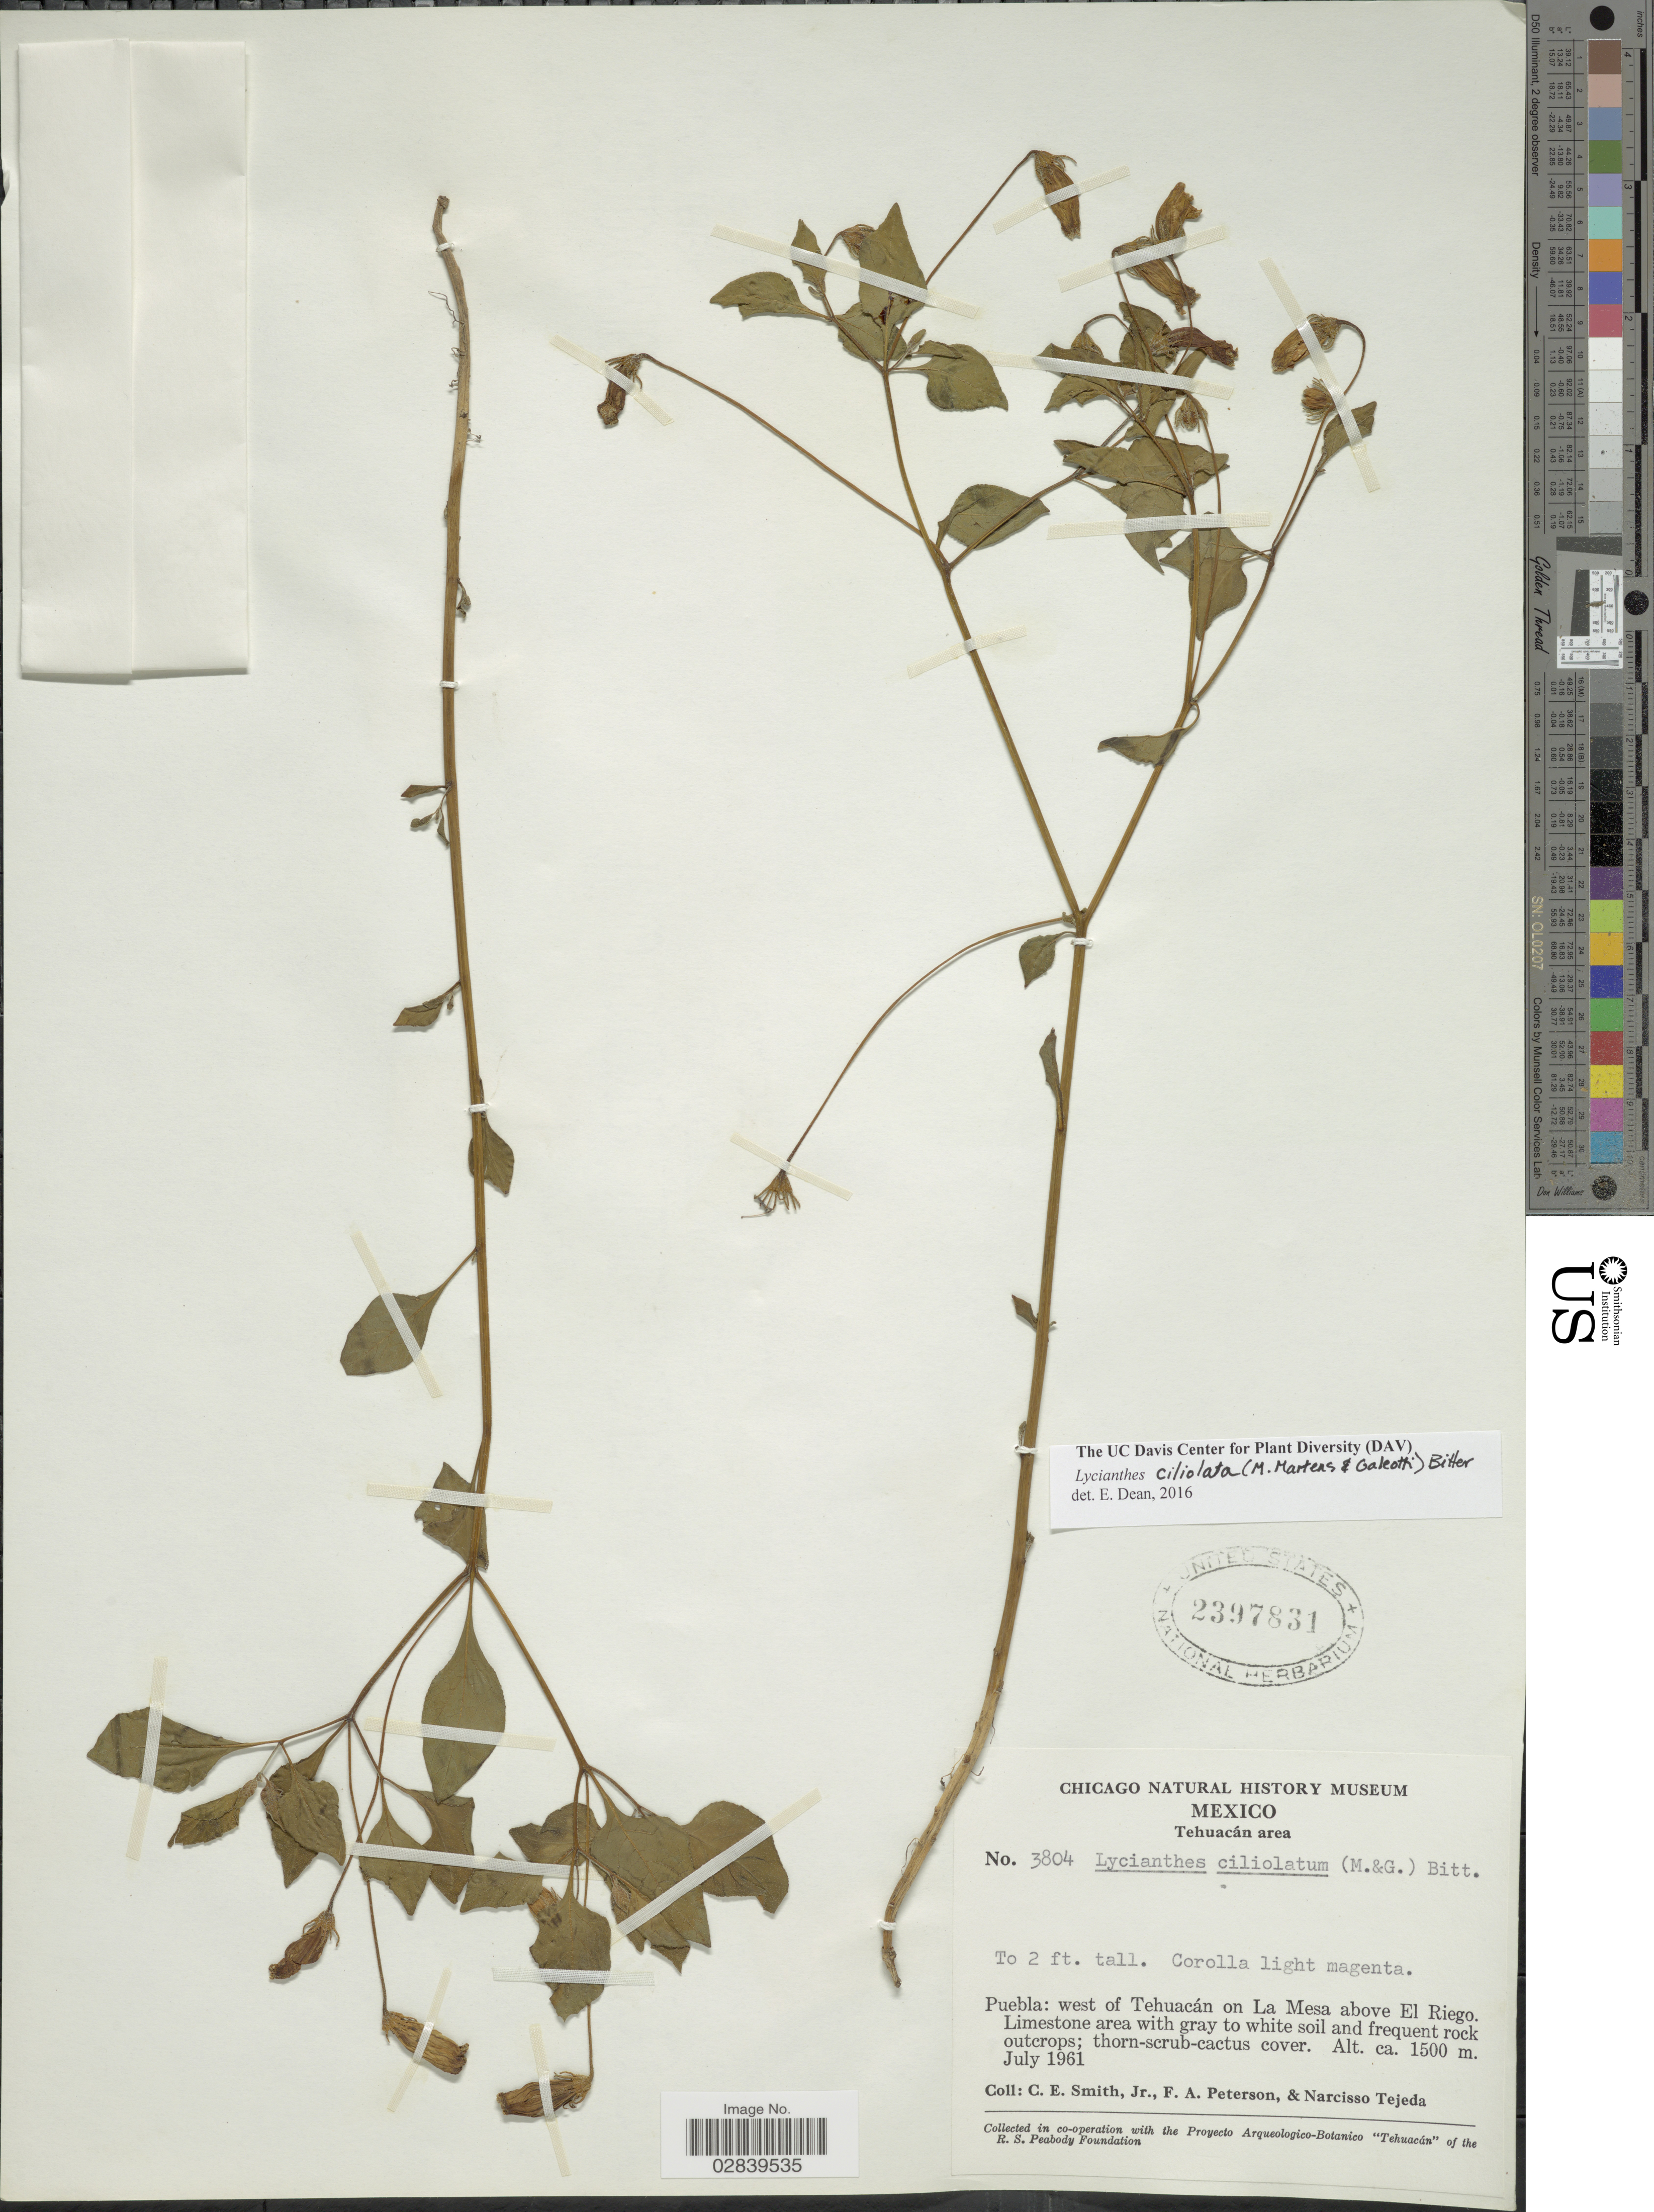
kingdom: Plantae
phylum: Tracheophyta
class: Magnoliopsida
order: Solanales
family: Solanaceae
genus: Lycianthes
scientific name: Lycianthes ciliolata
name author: (M. Martens & Galeotti) Bitter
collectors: C. E. Smith Jr., F. A. Peterson & N. Tejeda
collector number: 3804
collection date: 1961-07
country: Mexico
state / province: Puebla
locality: Tehuacán area, west of Tehuacán on La Mesa above El Riego.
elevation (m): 1500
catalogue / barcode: US 2397831